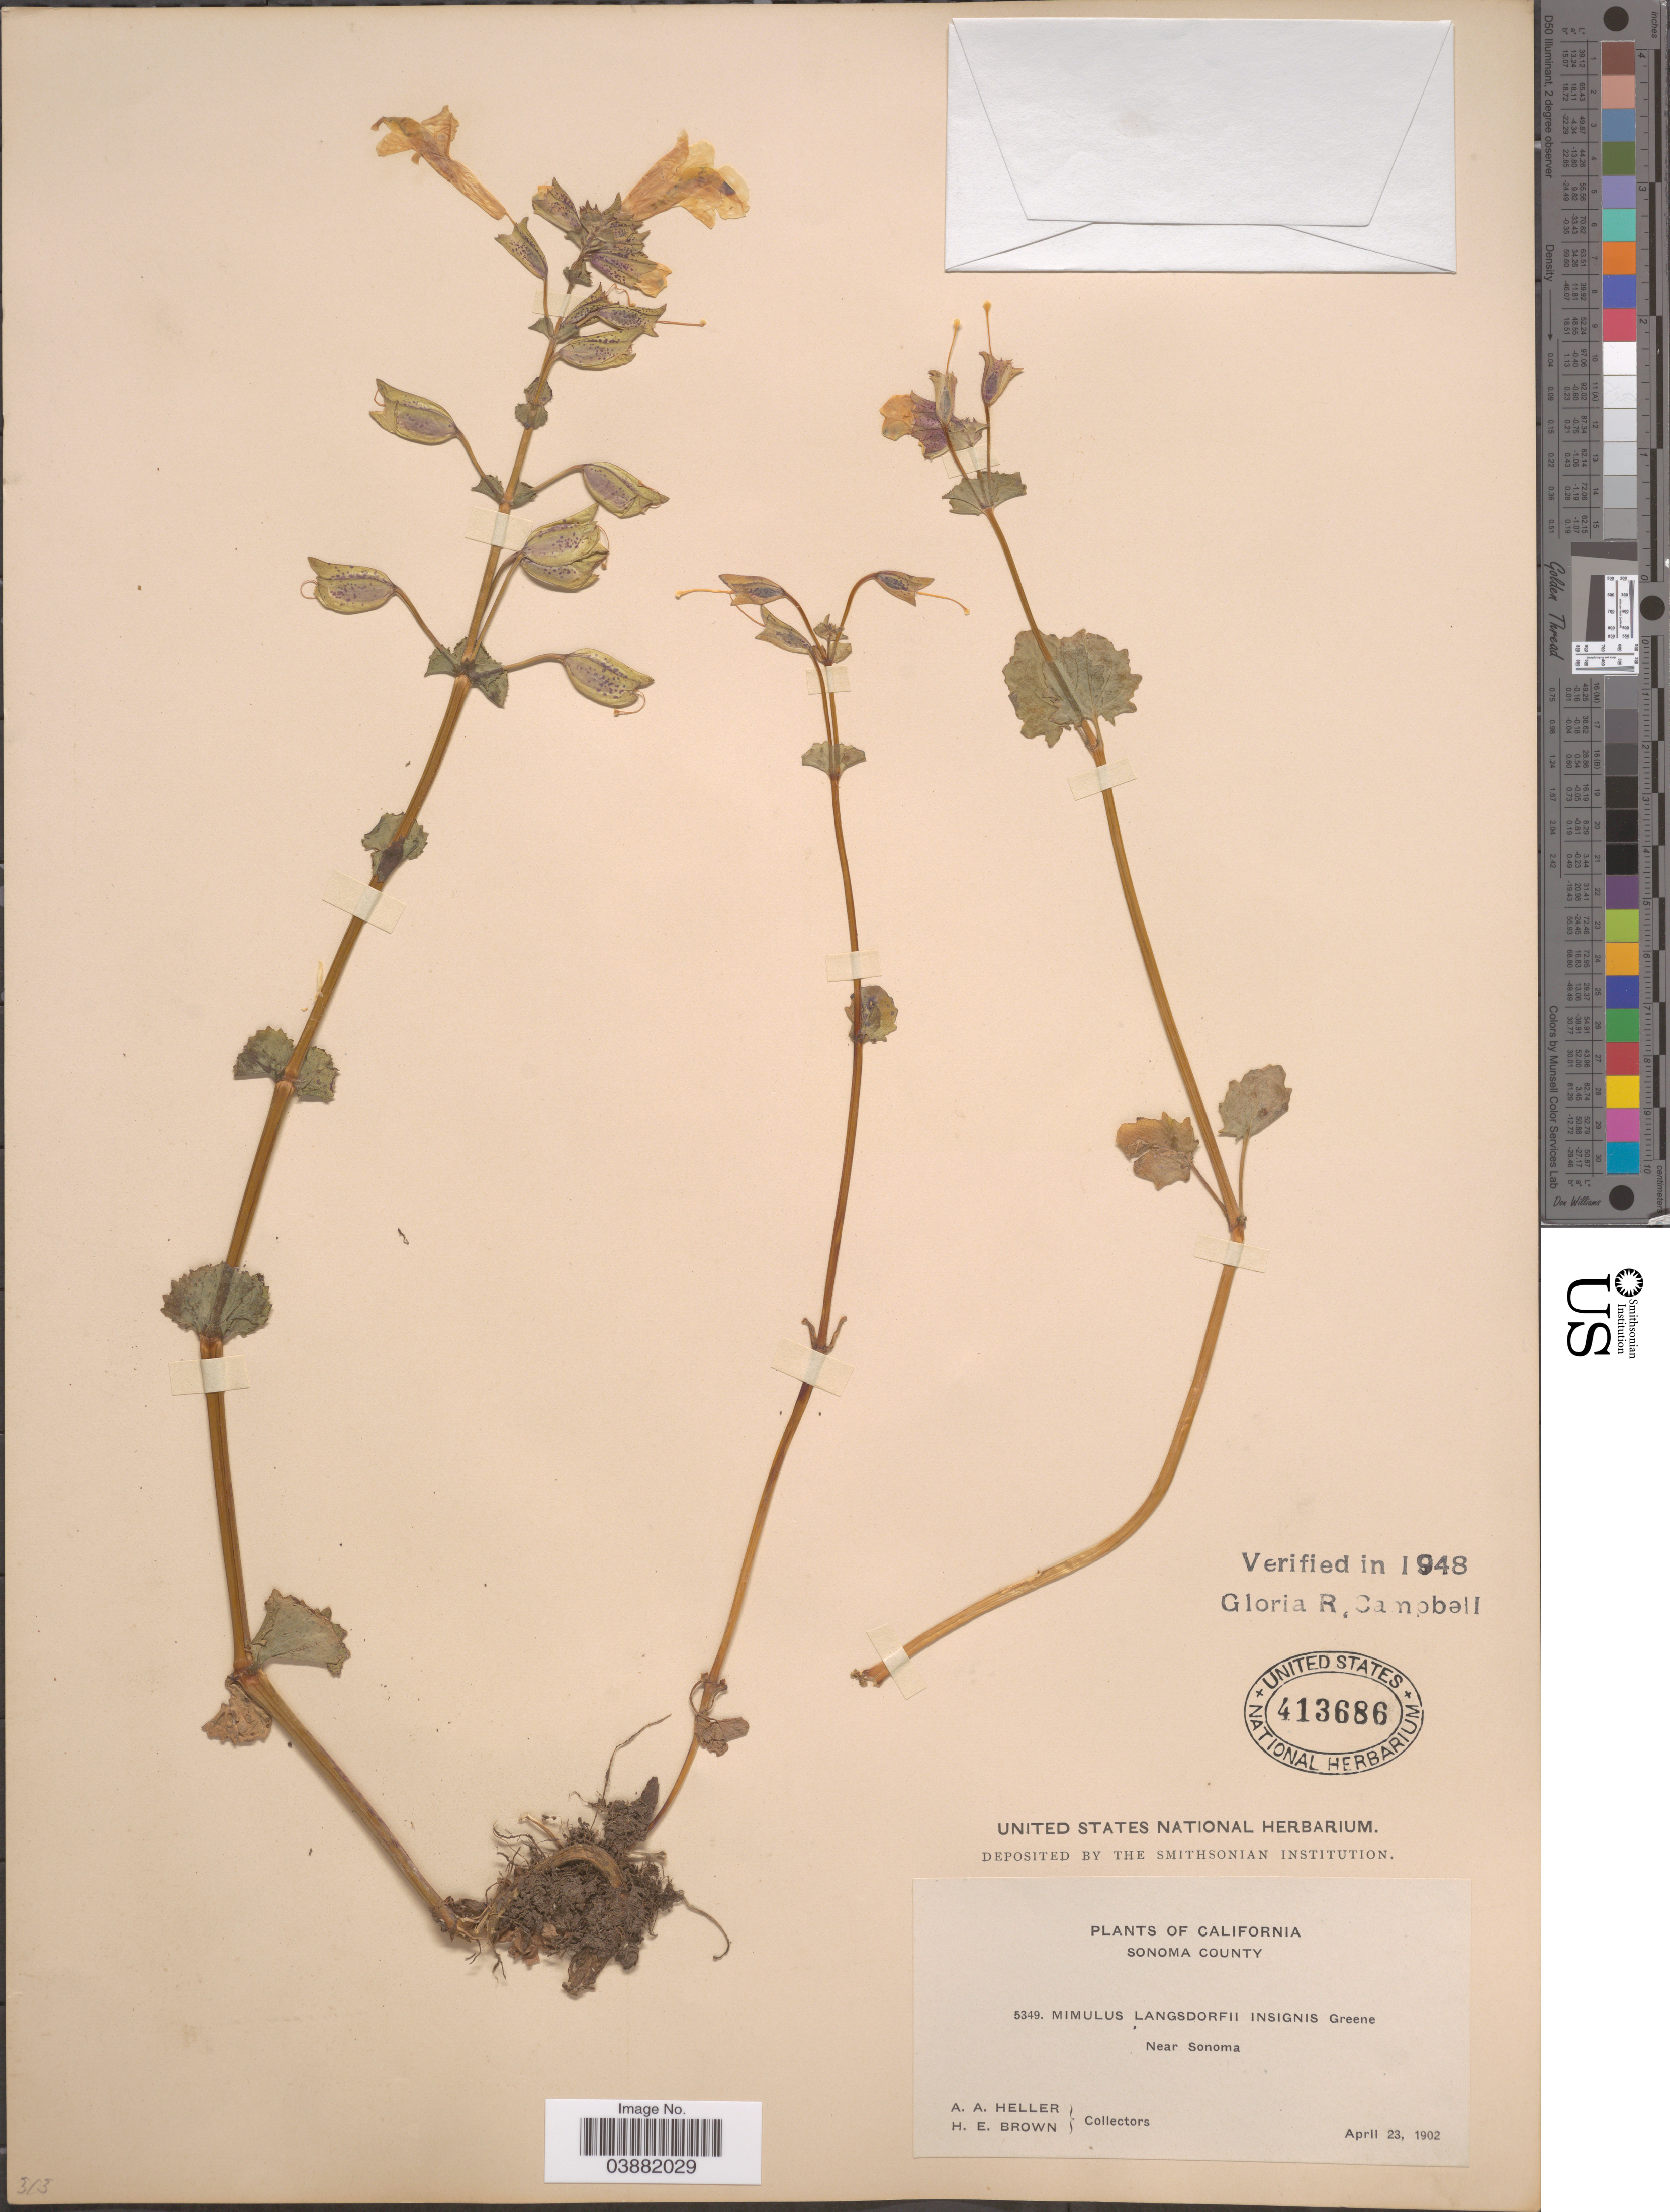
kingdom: Plantae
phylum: Tracheophyta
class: Magnoliopsida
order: Lamiales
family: Phrymaceae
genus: Mimulus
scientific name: Mimulus langsdorffii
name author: Donn & Sims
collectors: A. A. Heller & H. E. Brown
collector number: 5349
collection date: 1902-04-23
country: United States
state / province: California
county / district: Sonoma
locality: Sonoma County. Near Sonoma.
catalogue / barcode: US 413686